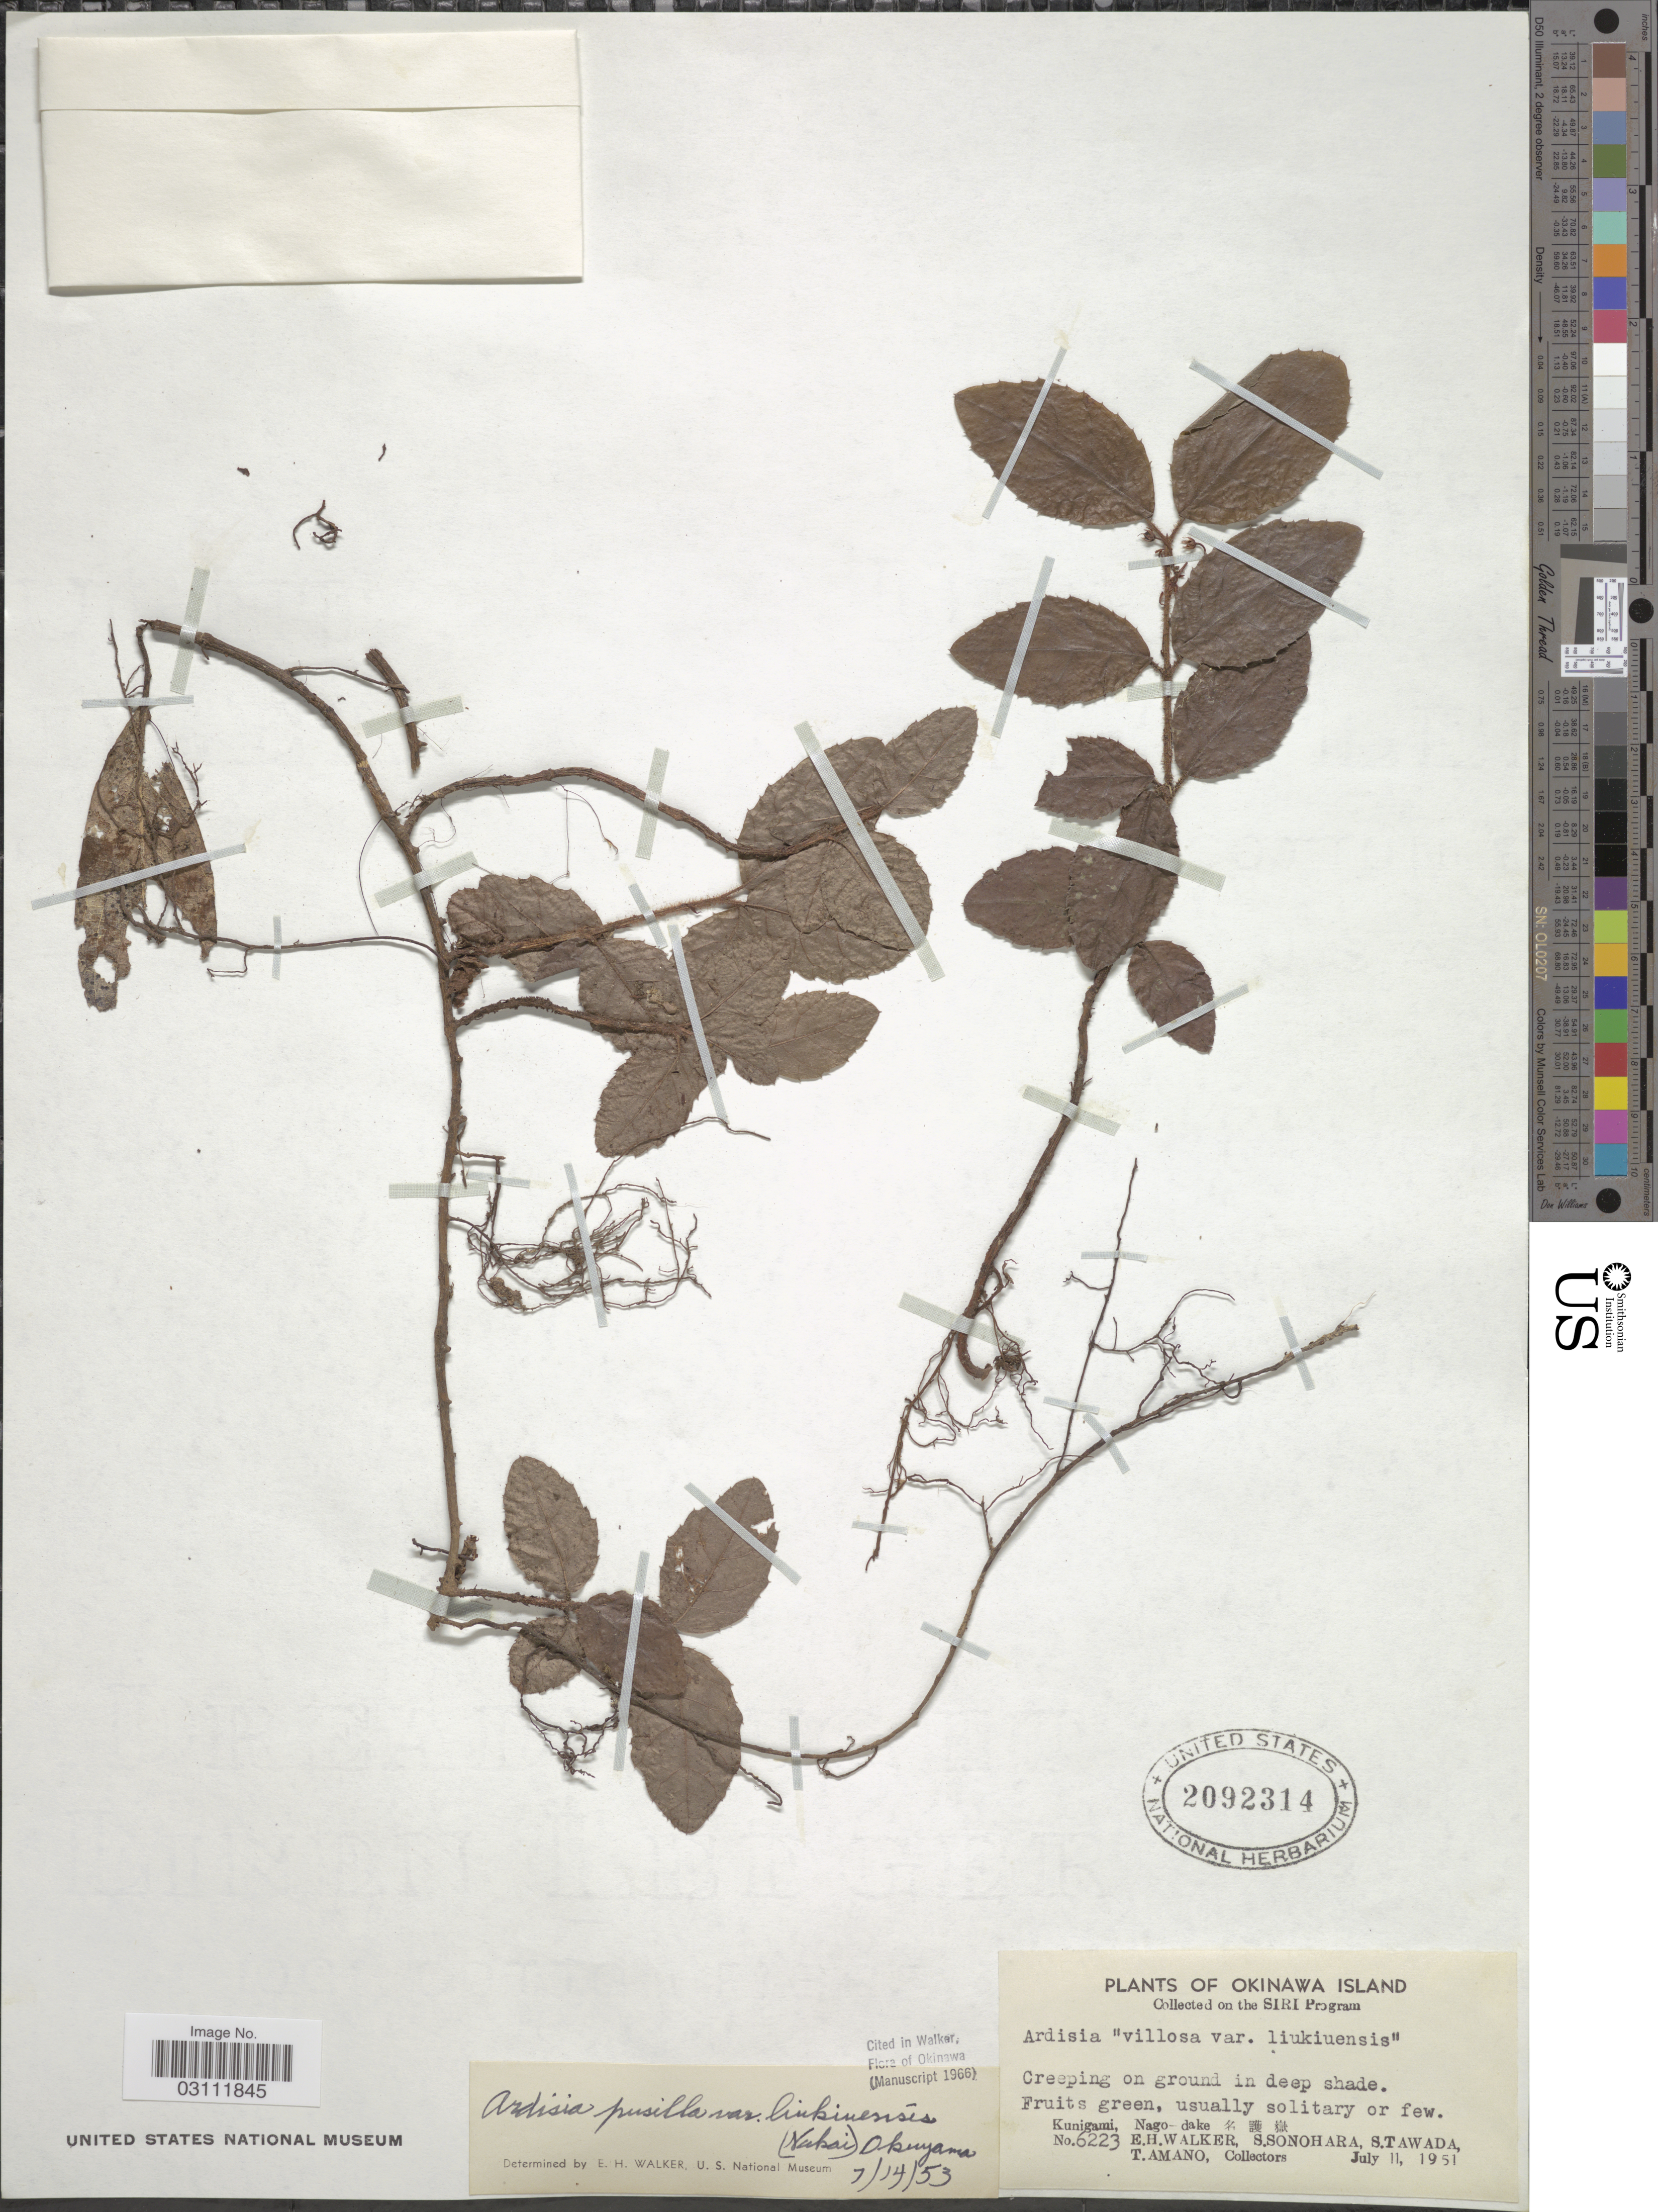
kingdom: Plantae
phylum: Tracheophyta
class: Magnoliopsida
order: Ericales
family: Primulaceae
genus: Ardisia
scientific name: Ardisia pusilla var. liukiuensis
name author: (Nakai) Okuyama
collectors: E. H. Walker, S. Sonohara, S. Tawada & T. Amano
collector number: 6223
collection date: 1951-07-11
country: Japan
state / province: Okinawa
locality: Kunigama, Nago-dake.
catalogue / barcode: US 2092314